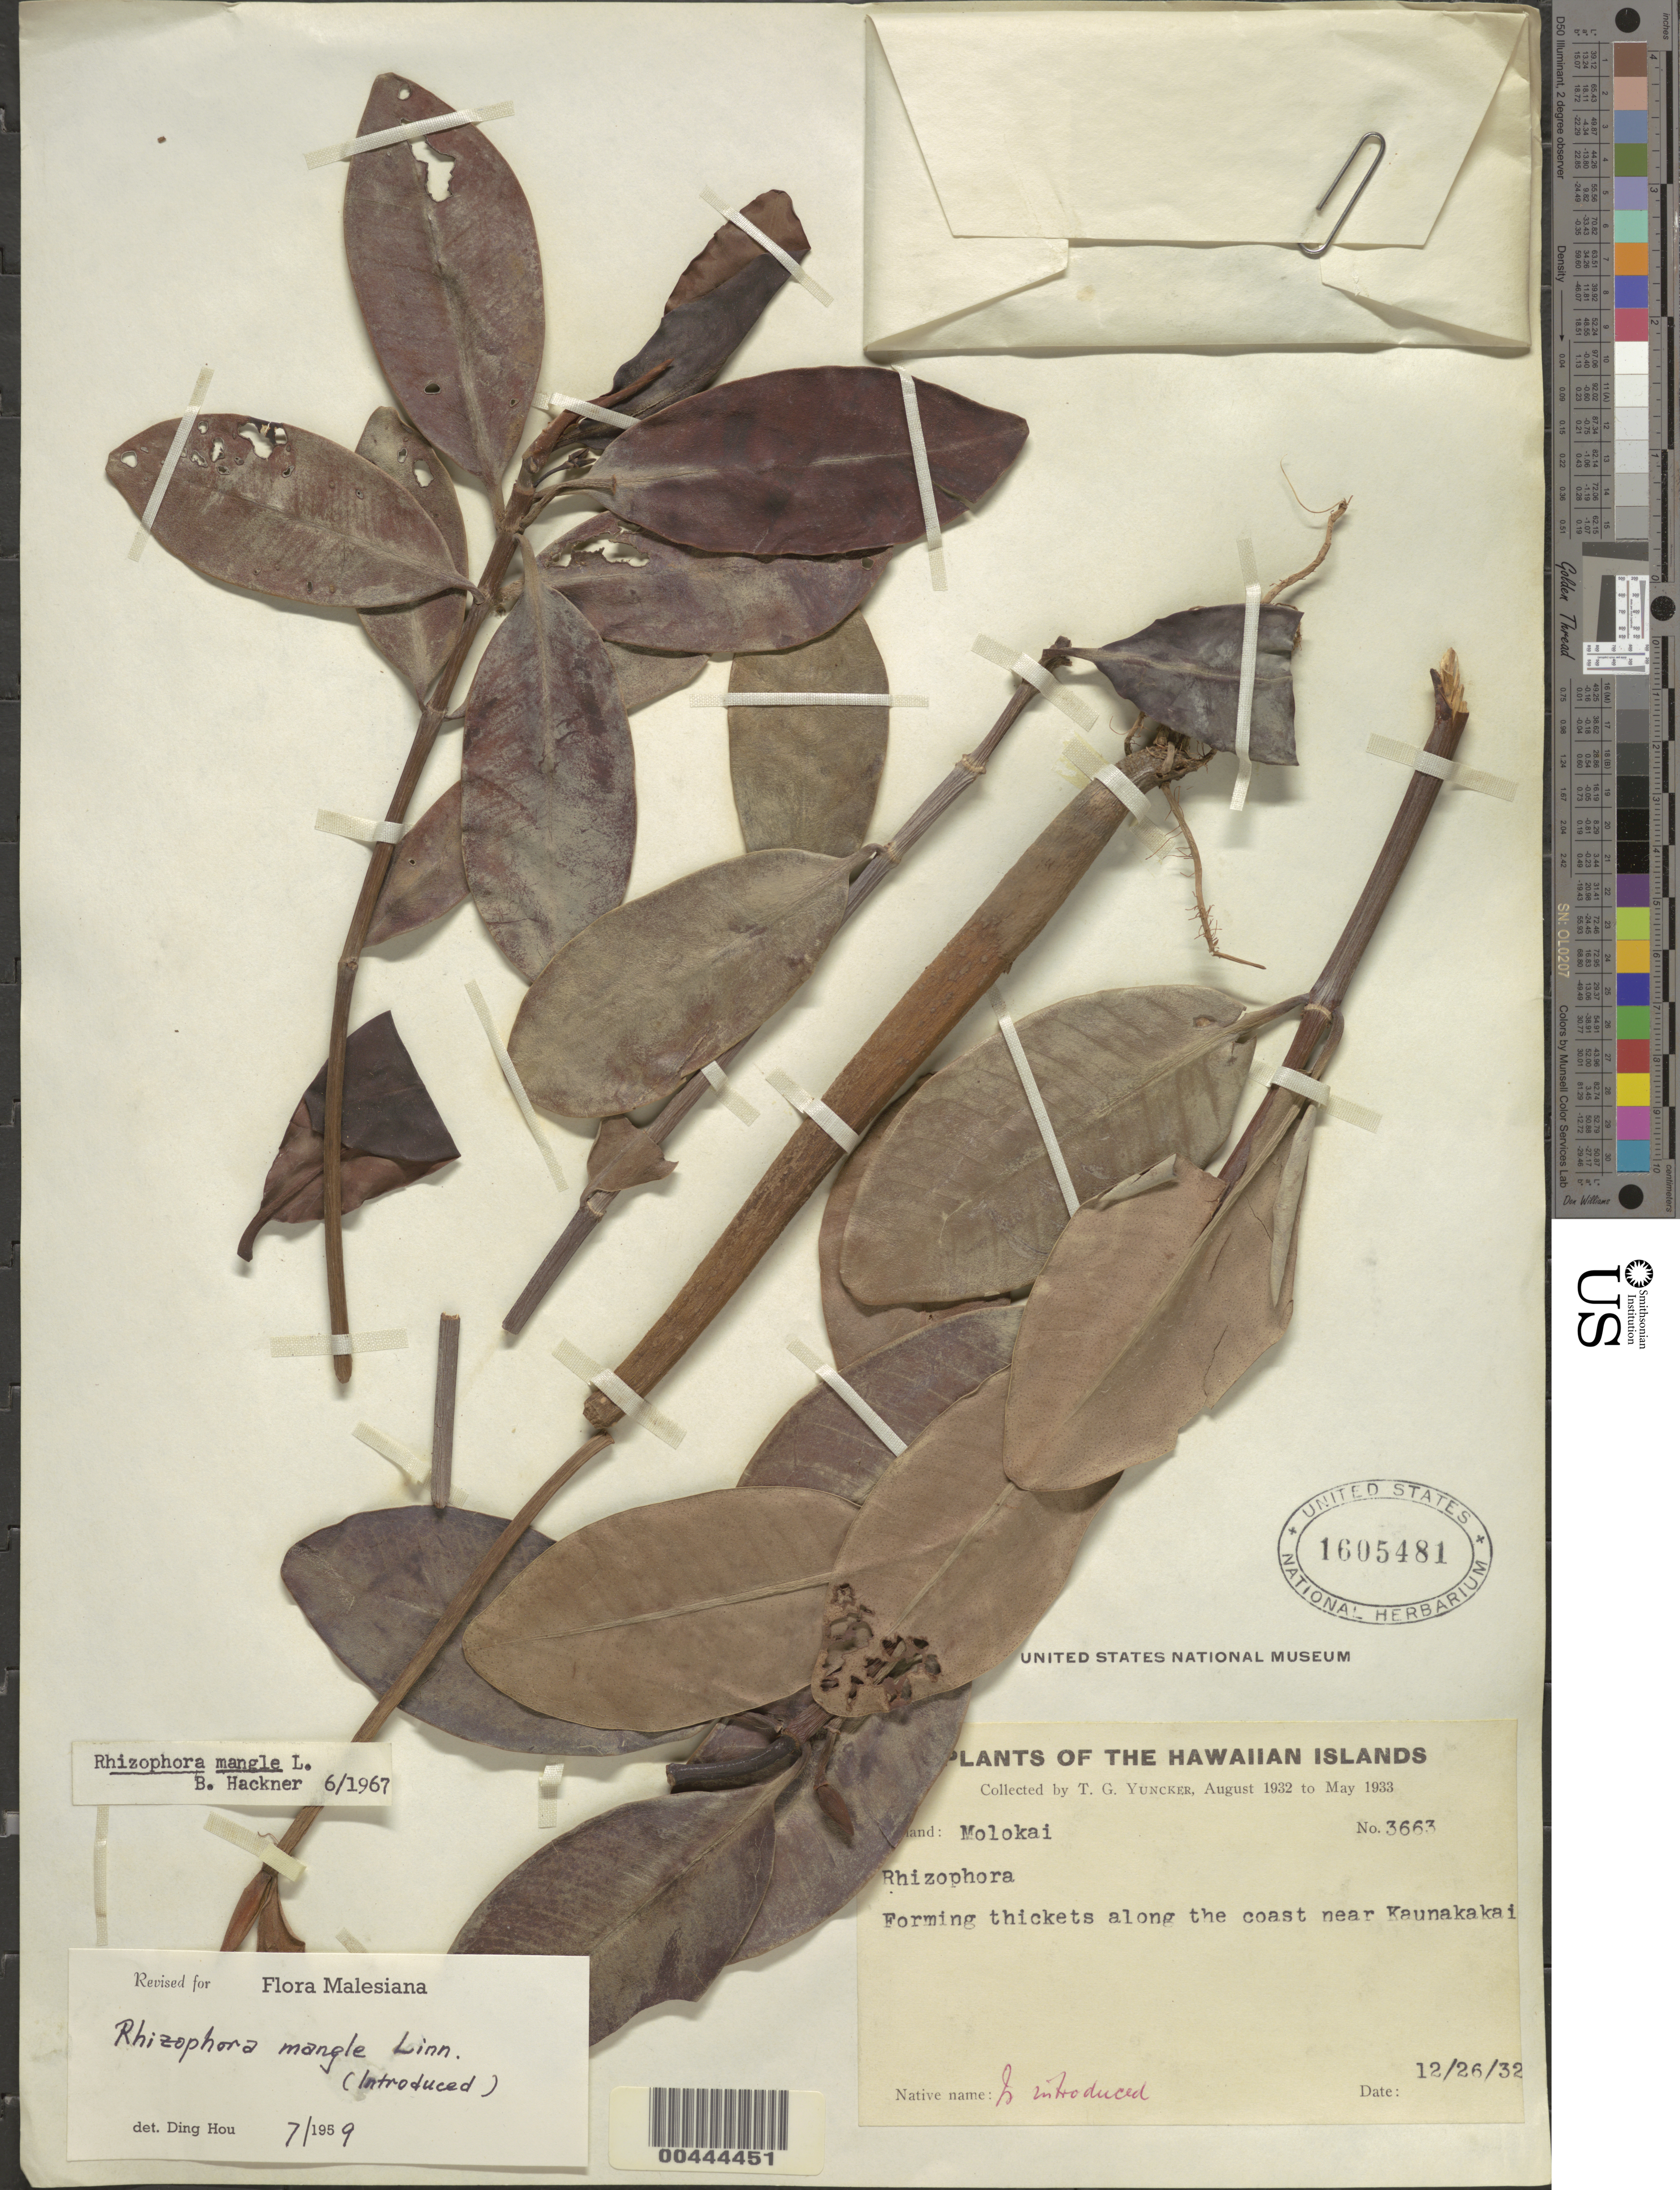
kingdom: Plantae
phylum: Tracheophyta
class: Magnoliopsida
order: Malpighiales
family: Rhizophoraceae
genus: Rhizophora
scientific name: Rhizophora mangle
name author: L.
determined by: Hackner, B.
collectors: T. G. Yuncker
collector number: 3663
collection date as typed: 26 Dec 1932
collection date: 1932-12-26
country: United States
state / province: Hawaii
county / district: Maui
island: Moloka'i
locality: Along the coast near Kaunakakai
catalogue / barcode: US 1605481